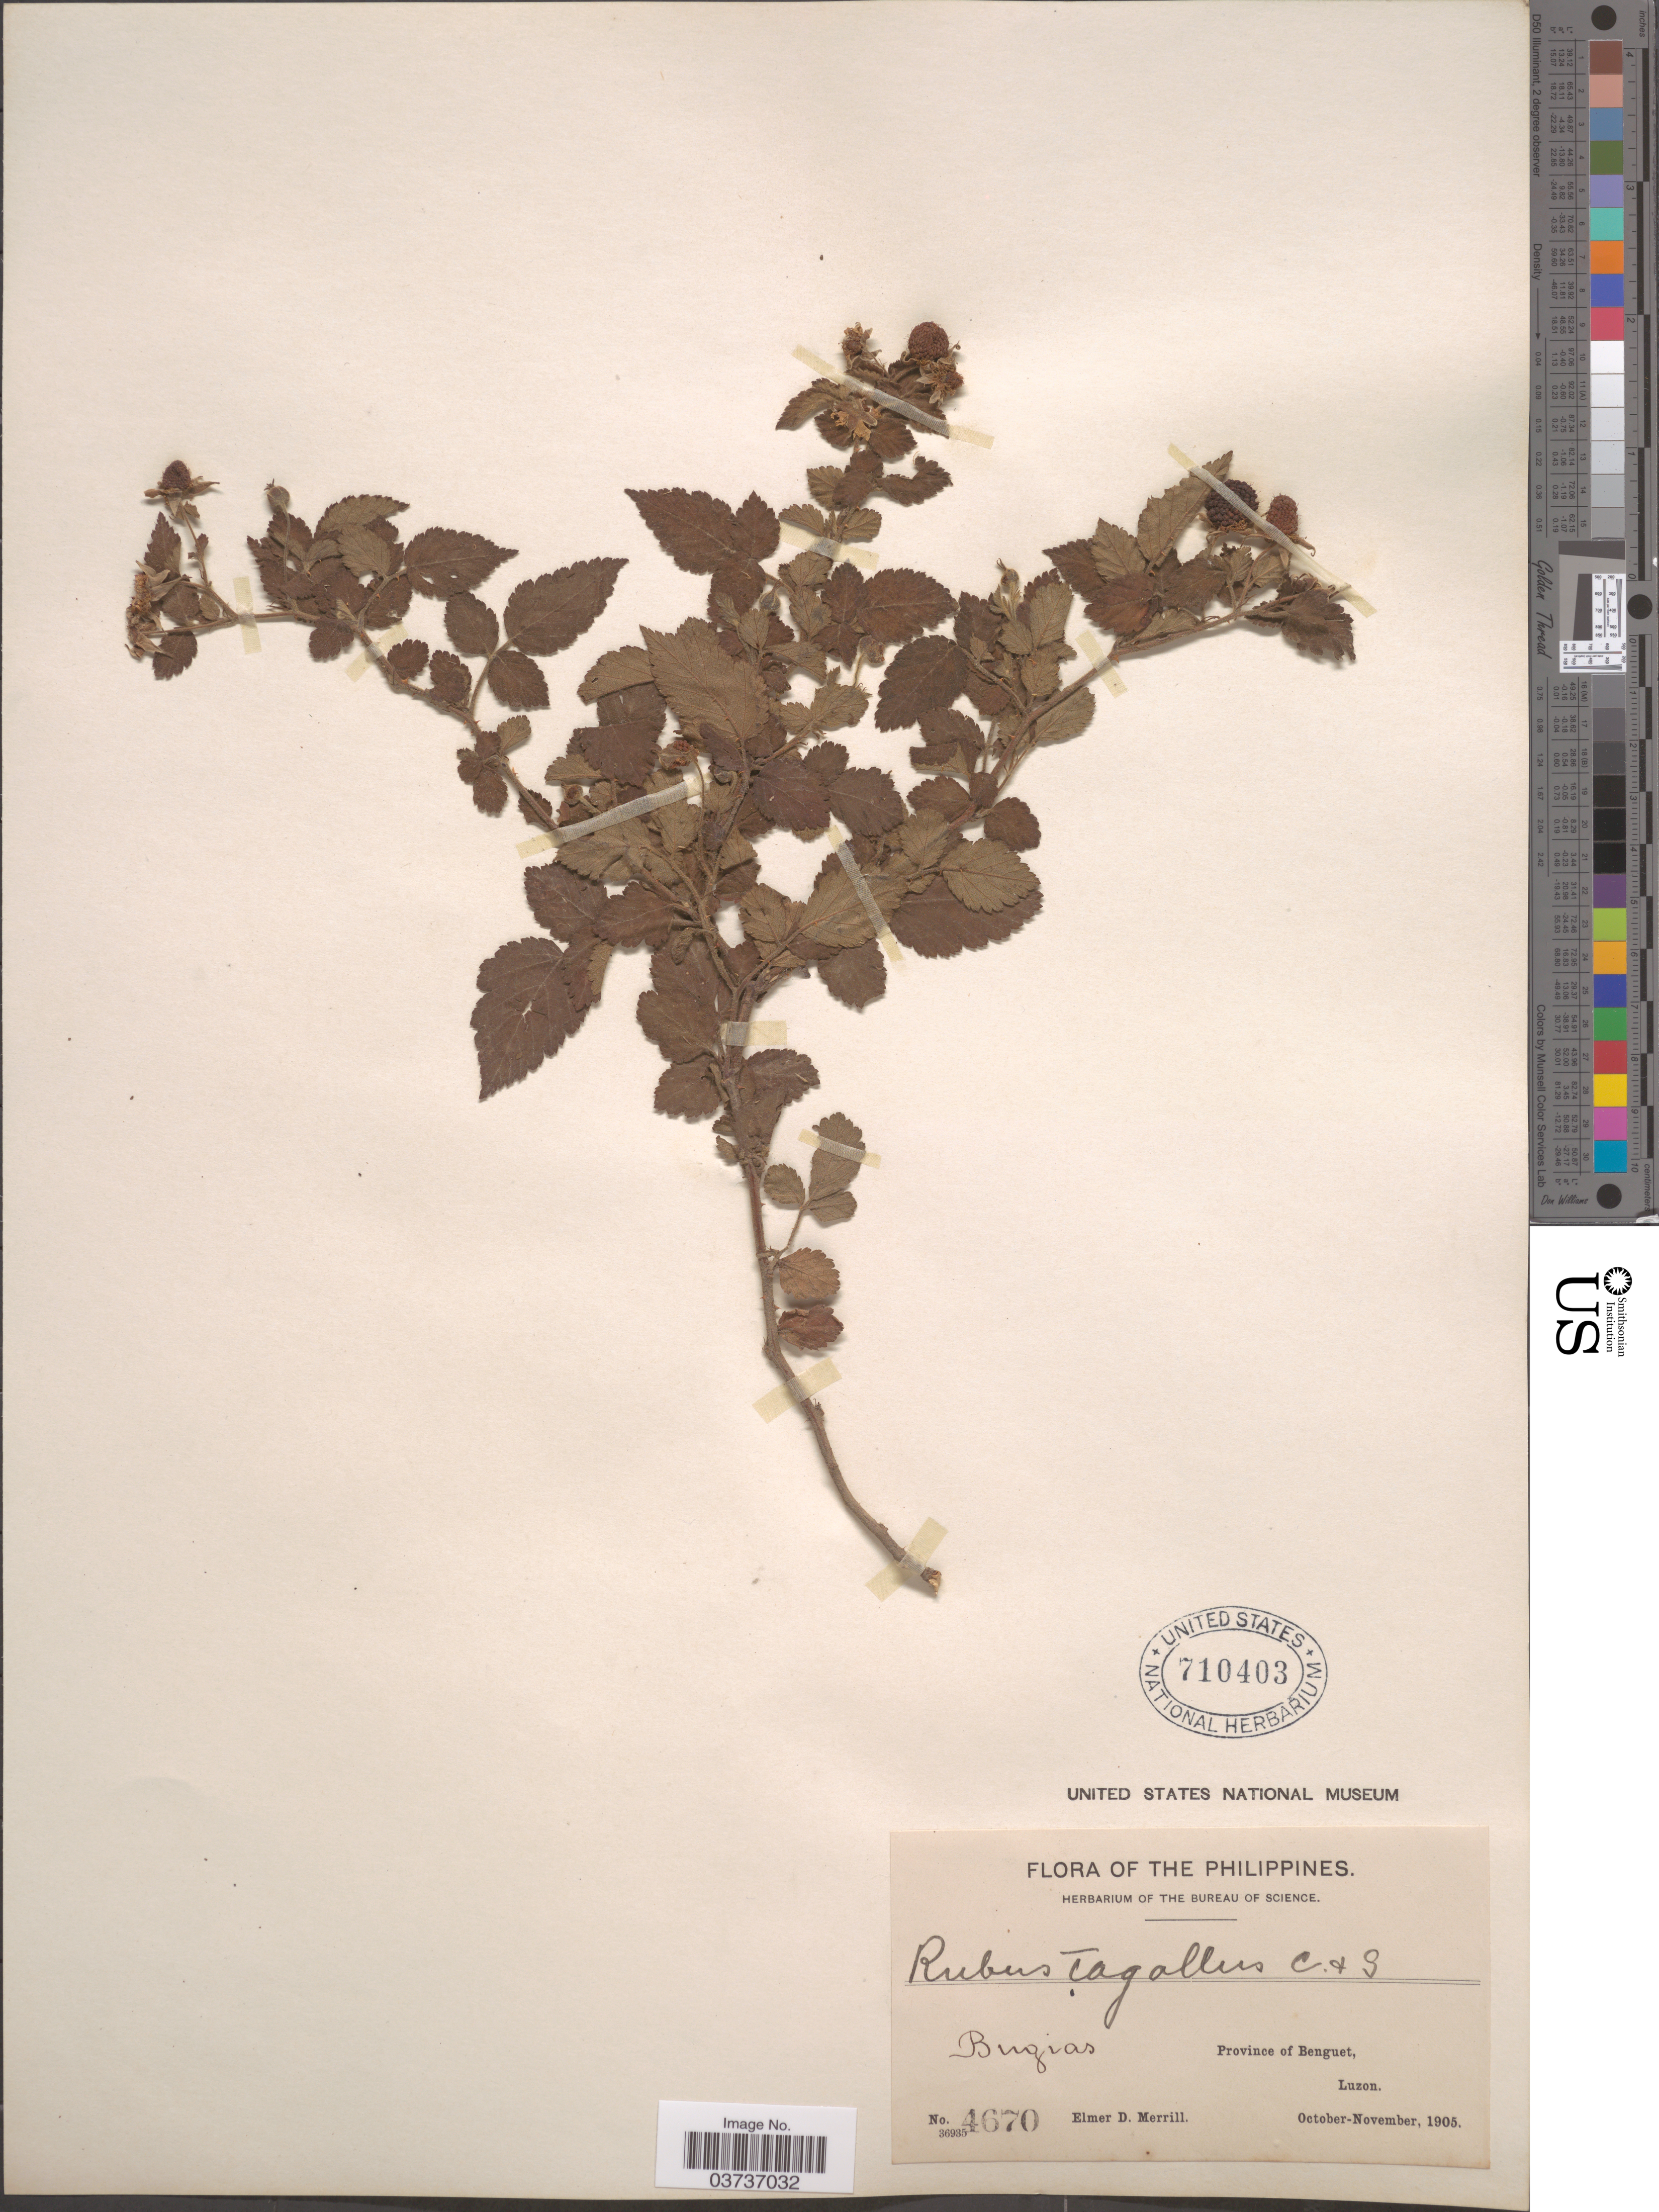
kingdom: Plantae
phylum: Tracheophyta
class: Magnoliopsida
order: Rosales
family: Rosaceae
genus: Rubus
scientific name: Rubus tagallus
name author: Cham. & Schltdl.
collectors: E. D. Merrill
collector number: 4670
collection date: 1905-10/1905-11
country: Philippines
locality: Bugias. Province of Benguet, Luzon.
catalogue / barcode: US 710403